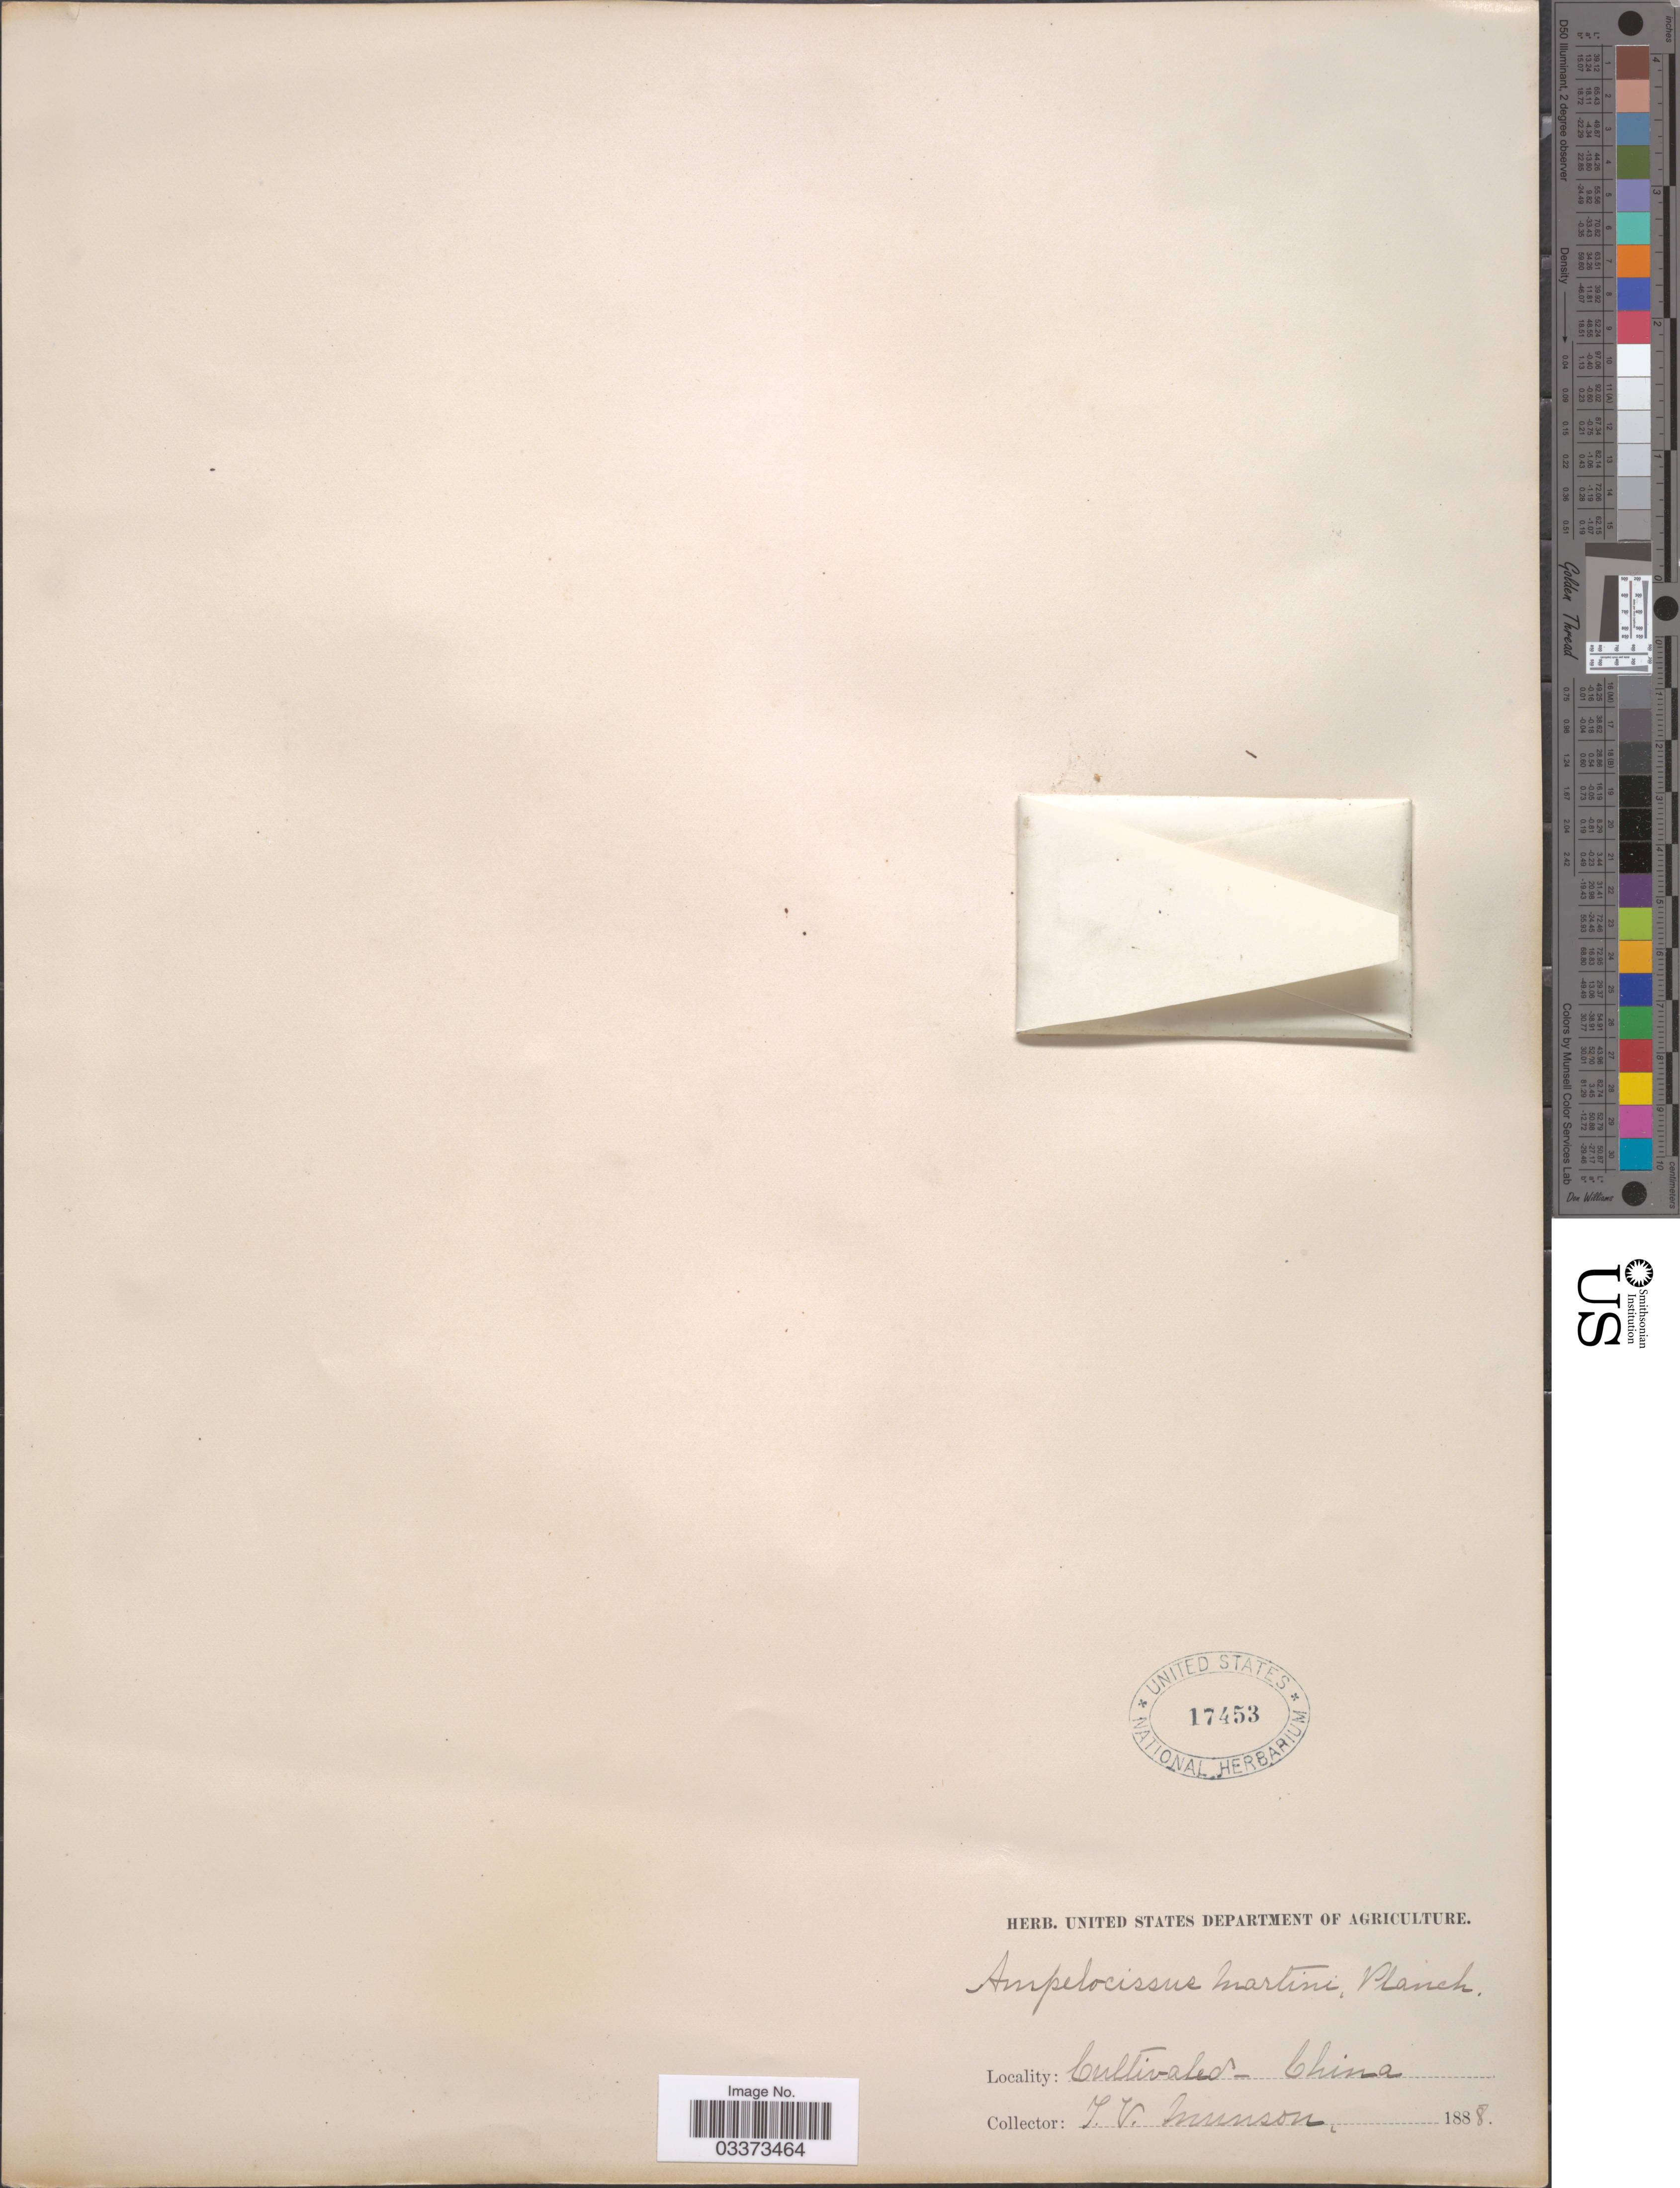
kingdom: Plantae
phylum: Tracheophyta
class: Magnoliopsida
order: Vitales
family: Vitaceae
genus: Ampelocissus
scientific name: Ampelocissus martinii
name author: Planch.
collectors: T. V. Munson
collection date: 1888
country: China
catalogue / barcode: US 17453